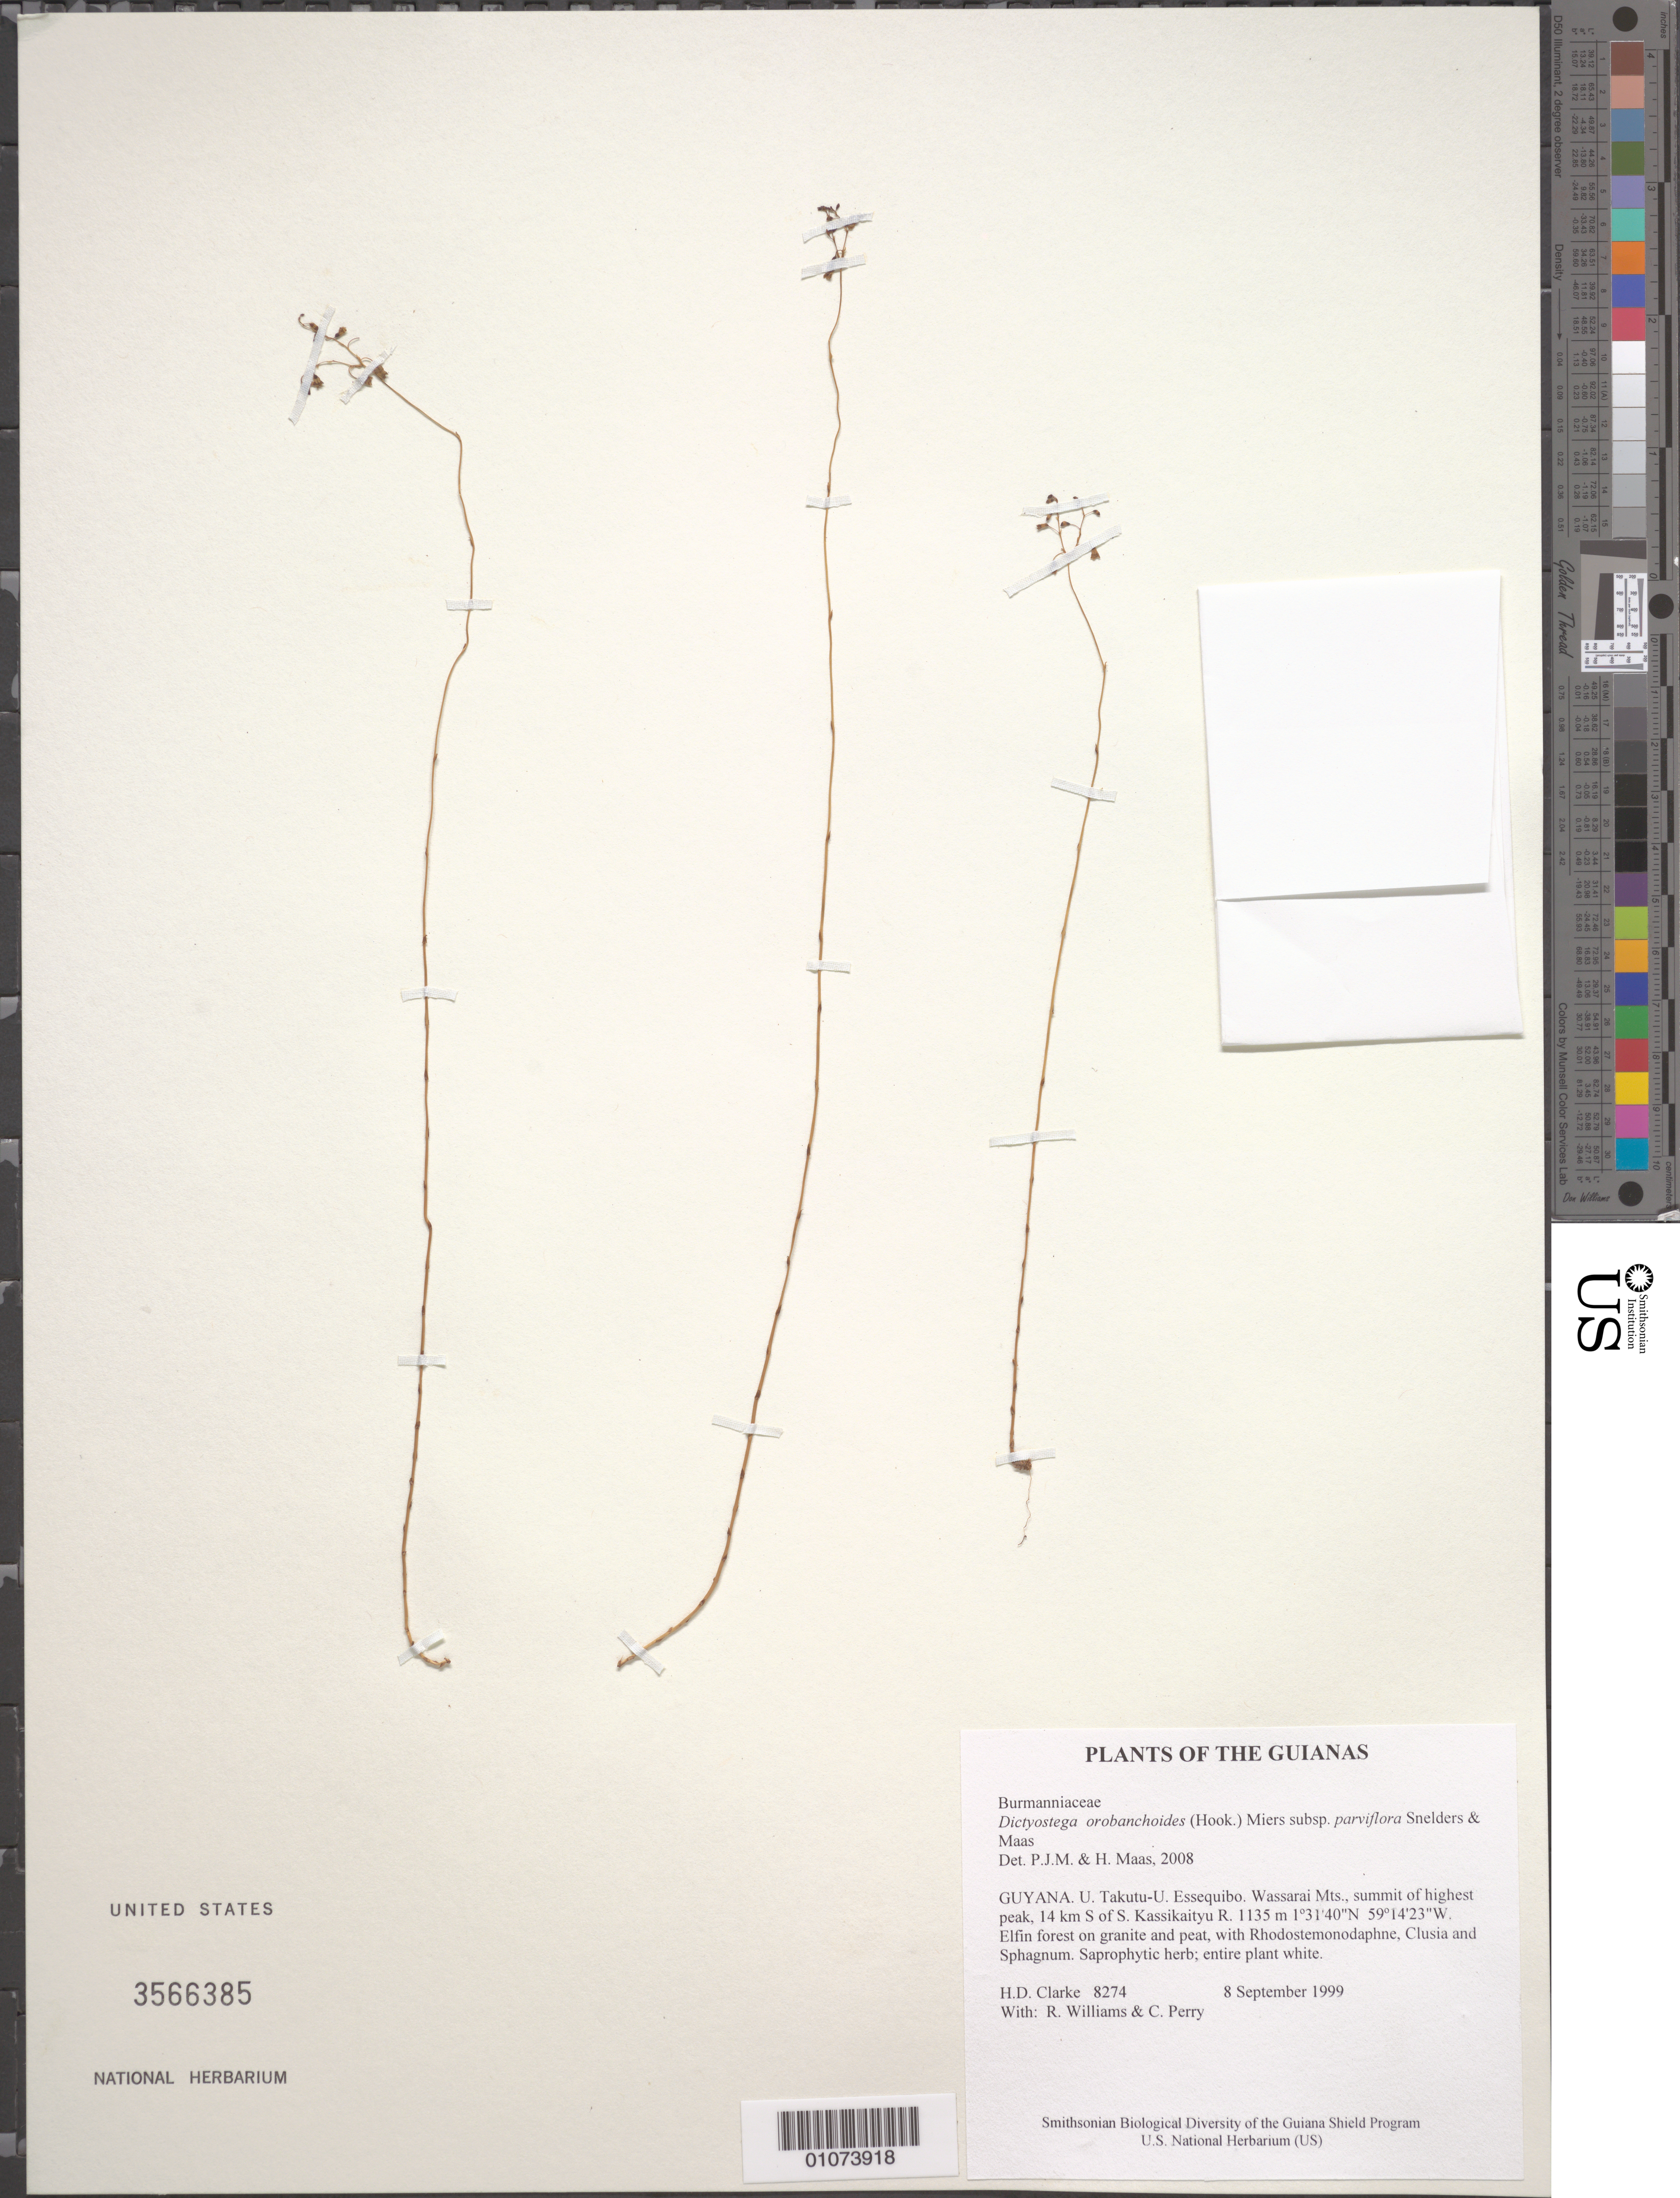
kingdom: Plantae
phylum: Tracheophyta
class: Liliopsida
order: Dioscoreales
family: Burmanniaceae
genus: Dictyostega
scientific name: Dictyostega orobanchoides subsp. parviflora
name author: (Benth.) Snelders & Maas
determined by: Maas, Paul J.; Maas, H.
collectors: H. D. Clarke, R. Williams & C. Perry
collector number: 8274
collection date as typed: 8 September 1999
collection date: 1999-09-08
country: Guyana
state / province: U. Takutu-U. Essequibo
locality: Wassarai Mts., summit of highest peak, 14 km S of S. Kassikaityu R.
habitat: Elfin forest on granite and peat, with Rhodostemonodaphne, Clusia and Sphagnum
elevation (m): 1135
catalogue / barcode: US 3566385